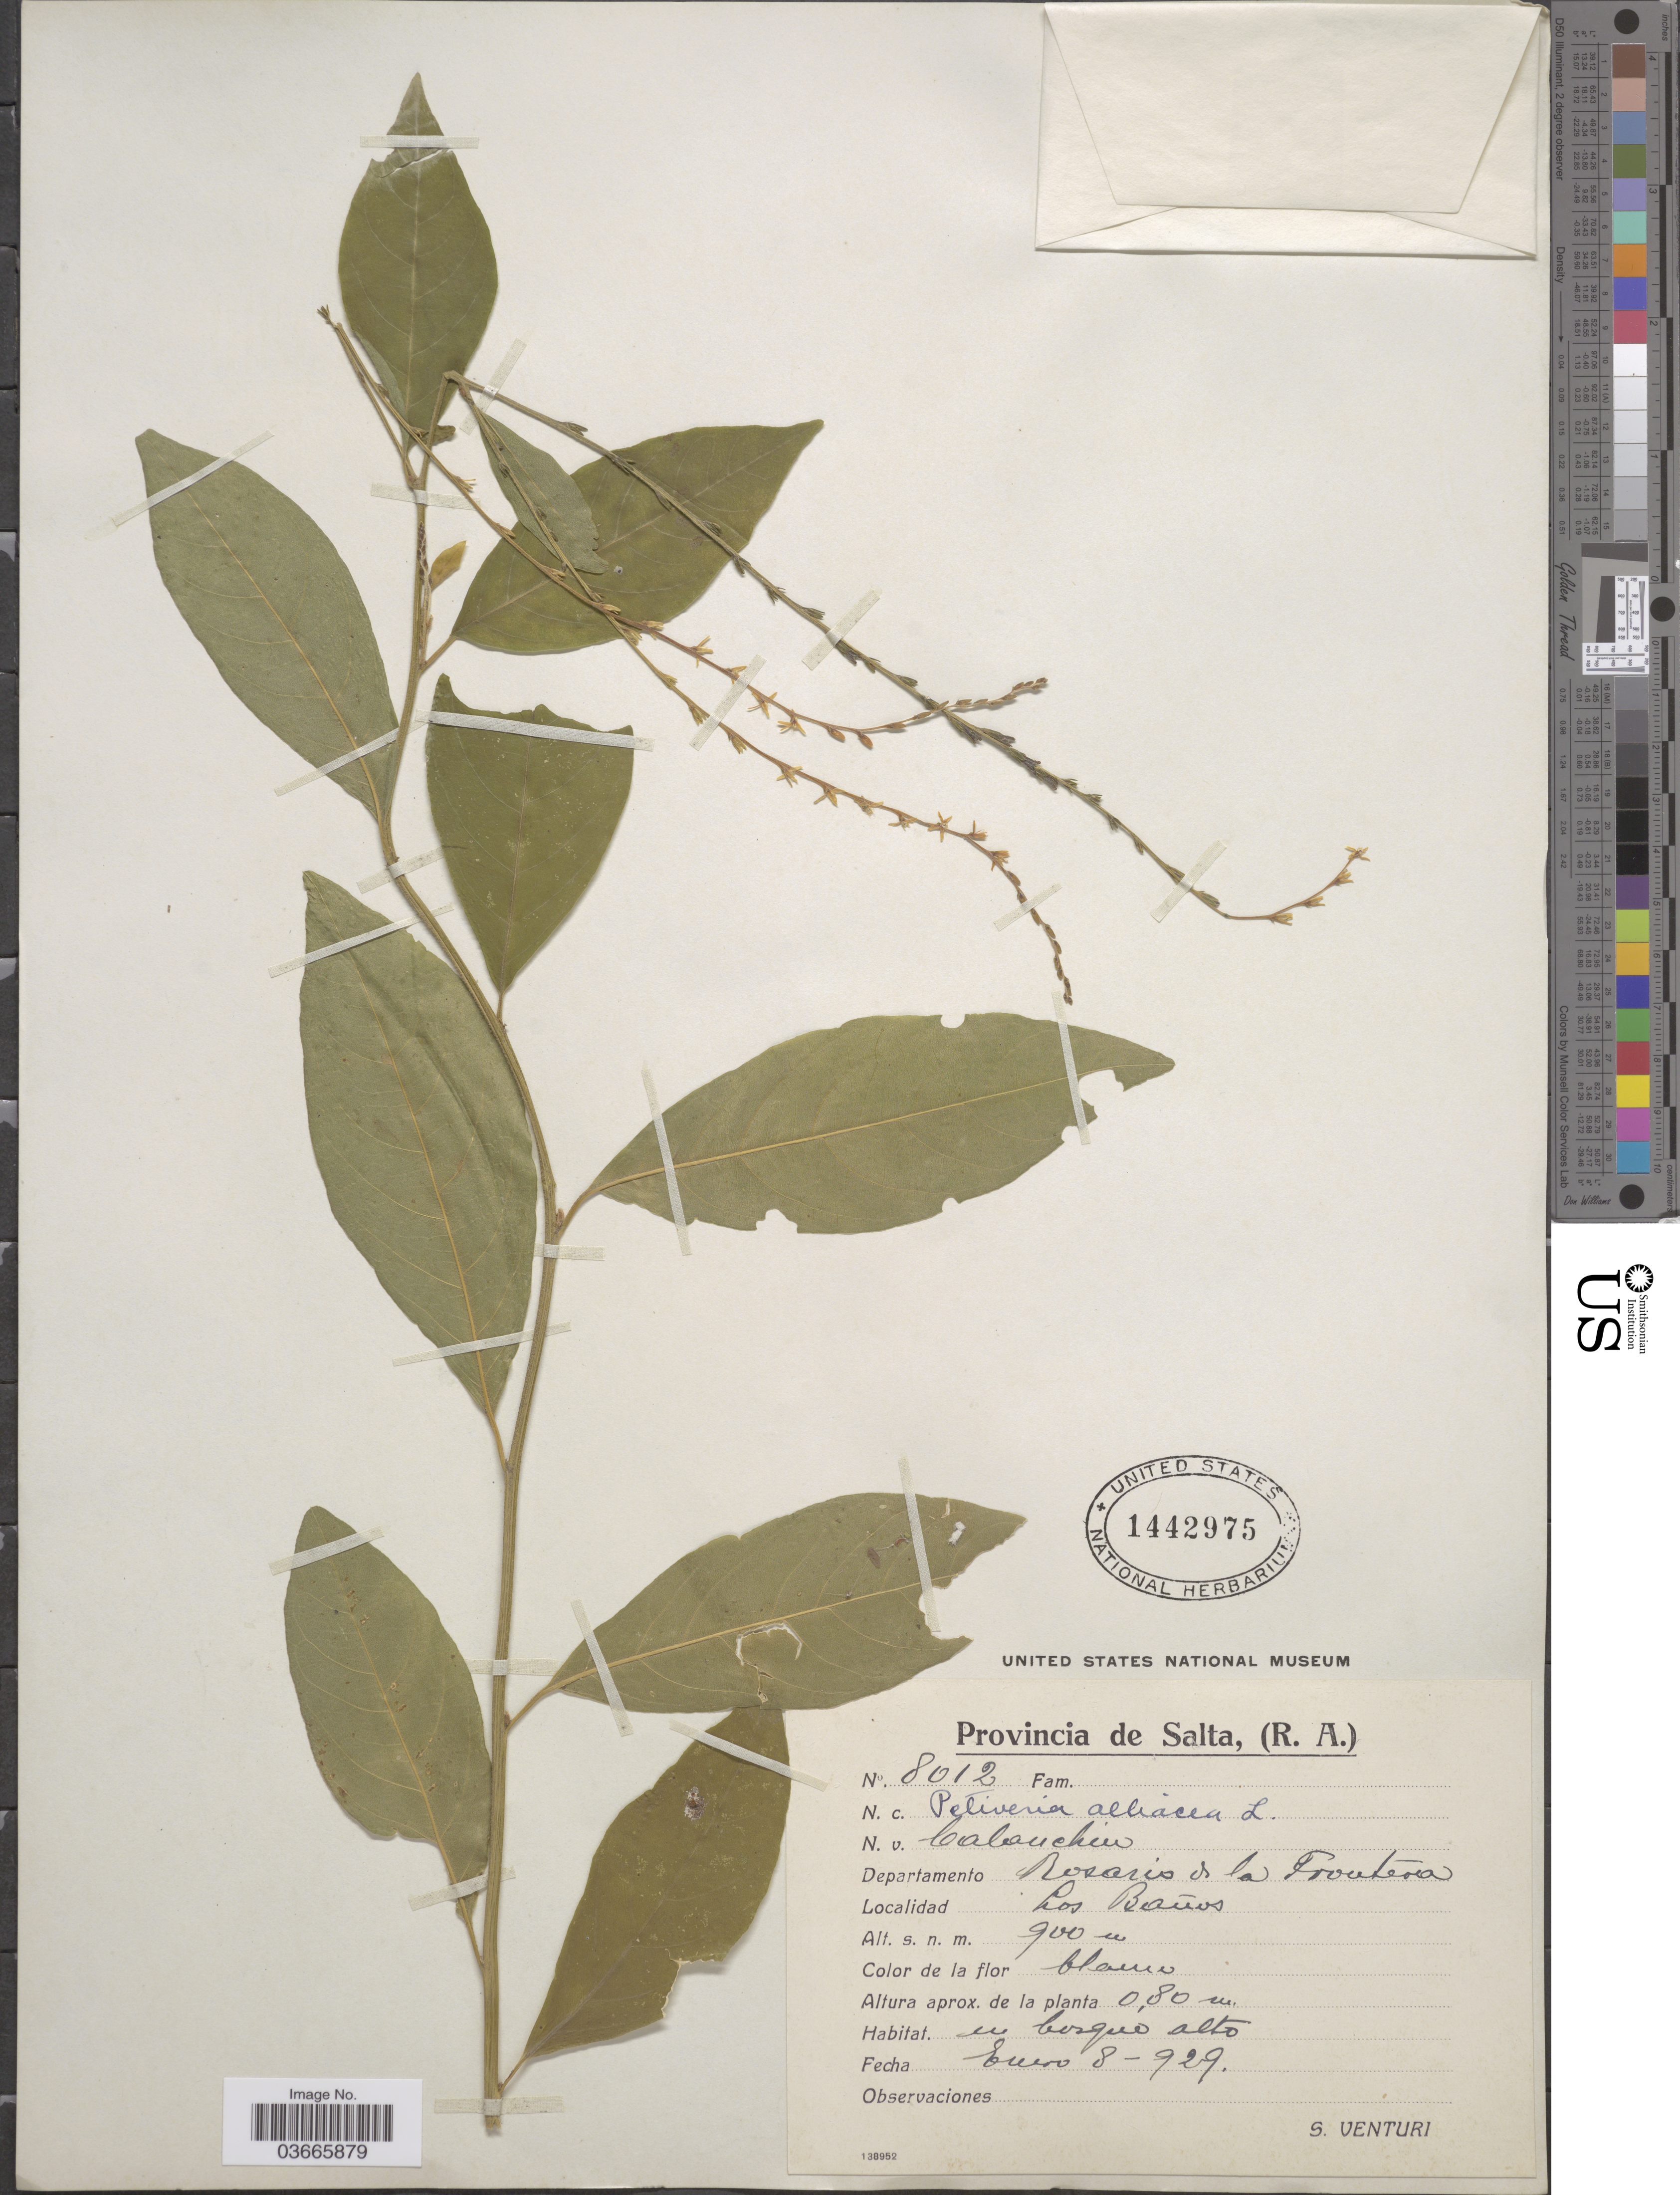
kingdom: Plantae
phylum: Tracheophyta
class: Magnoliopsida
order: Caryophyllales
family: Phytolaccaceae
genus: Petiveria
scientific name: Petiveria alliacea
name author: L.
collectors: S. Venturi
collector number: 8012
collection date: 1929-01-08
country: Argentina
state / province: Salta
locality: (R. A.), Departamento Rosario de la Frontera. Los Baños.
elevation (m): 900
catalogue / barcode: US 1442975